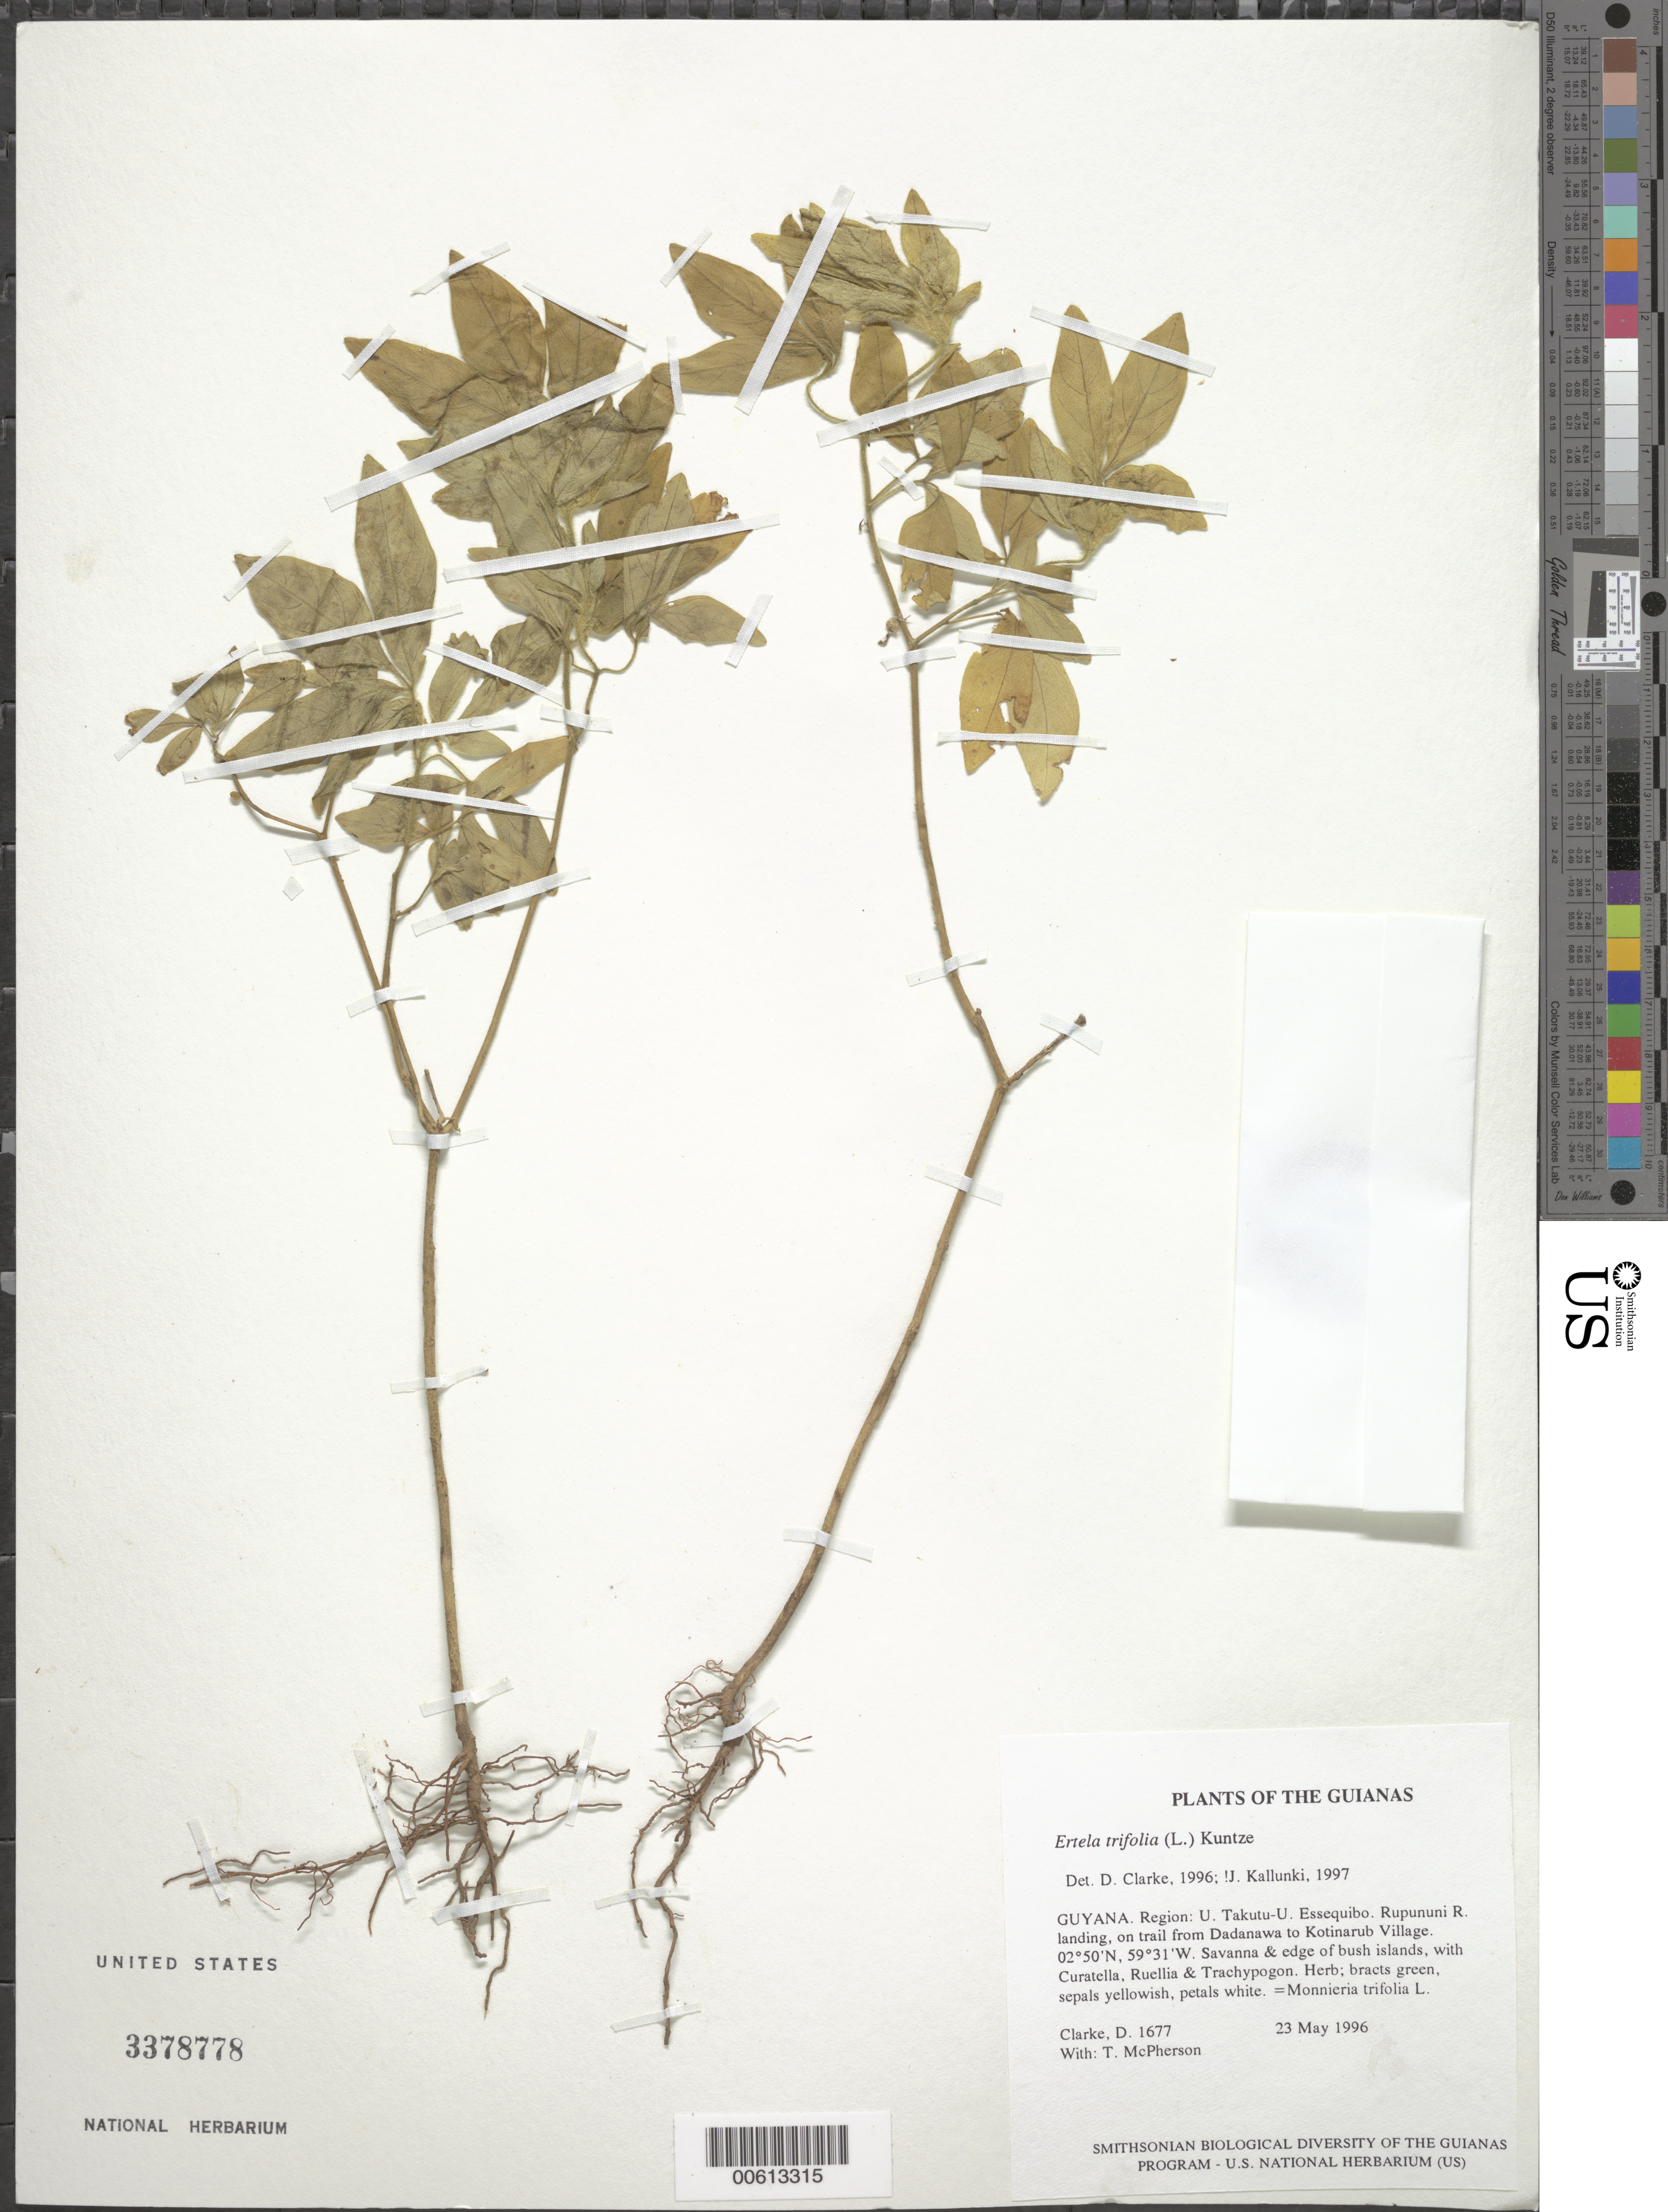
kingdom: Plantae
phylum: Tracheophyta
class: Magnoliopsida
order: Sapindales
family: Rutaceae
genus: Ertela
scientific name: Ertela trifolia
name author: (L.) Kuntze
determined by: Kallunki, Jacquelyn A.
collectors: H. D. Clarke & T. McPherson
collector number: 1677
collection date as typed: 23 May 1996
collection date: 1996-05-23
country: Guyana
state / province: U. Takutu-U. Essequibo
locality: Rupununi R. landing, on trail from Dadanawa to Kotinarub Village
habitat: Savanna & edge of bush islands, with Curatella, Ruellia & Trachypogon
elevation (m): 100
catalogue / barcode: US 3378778